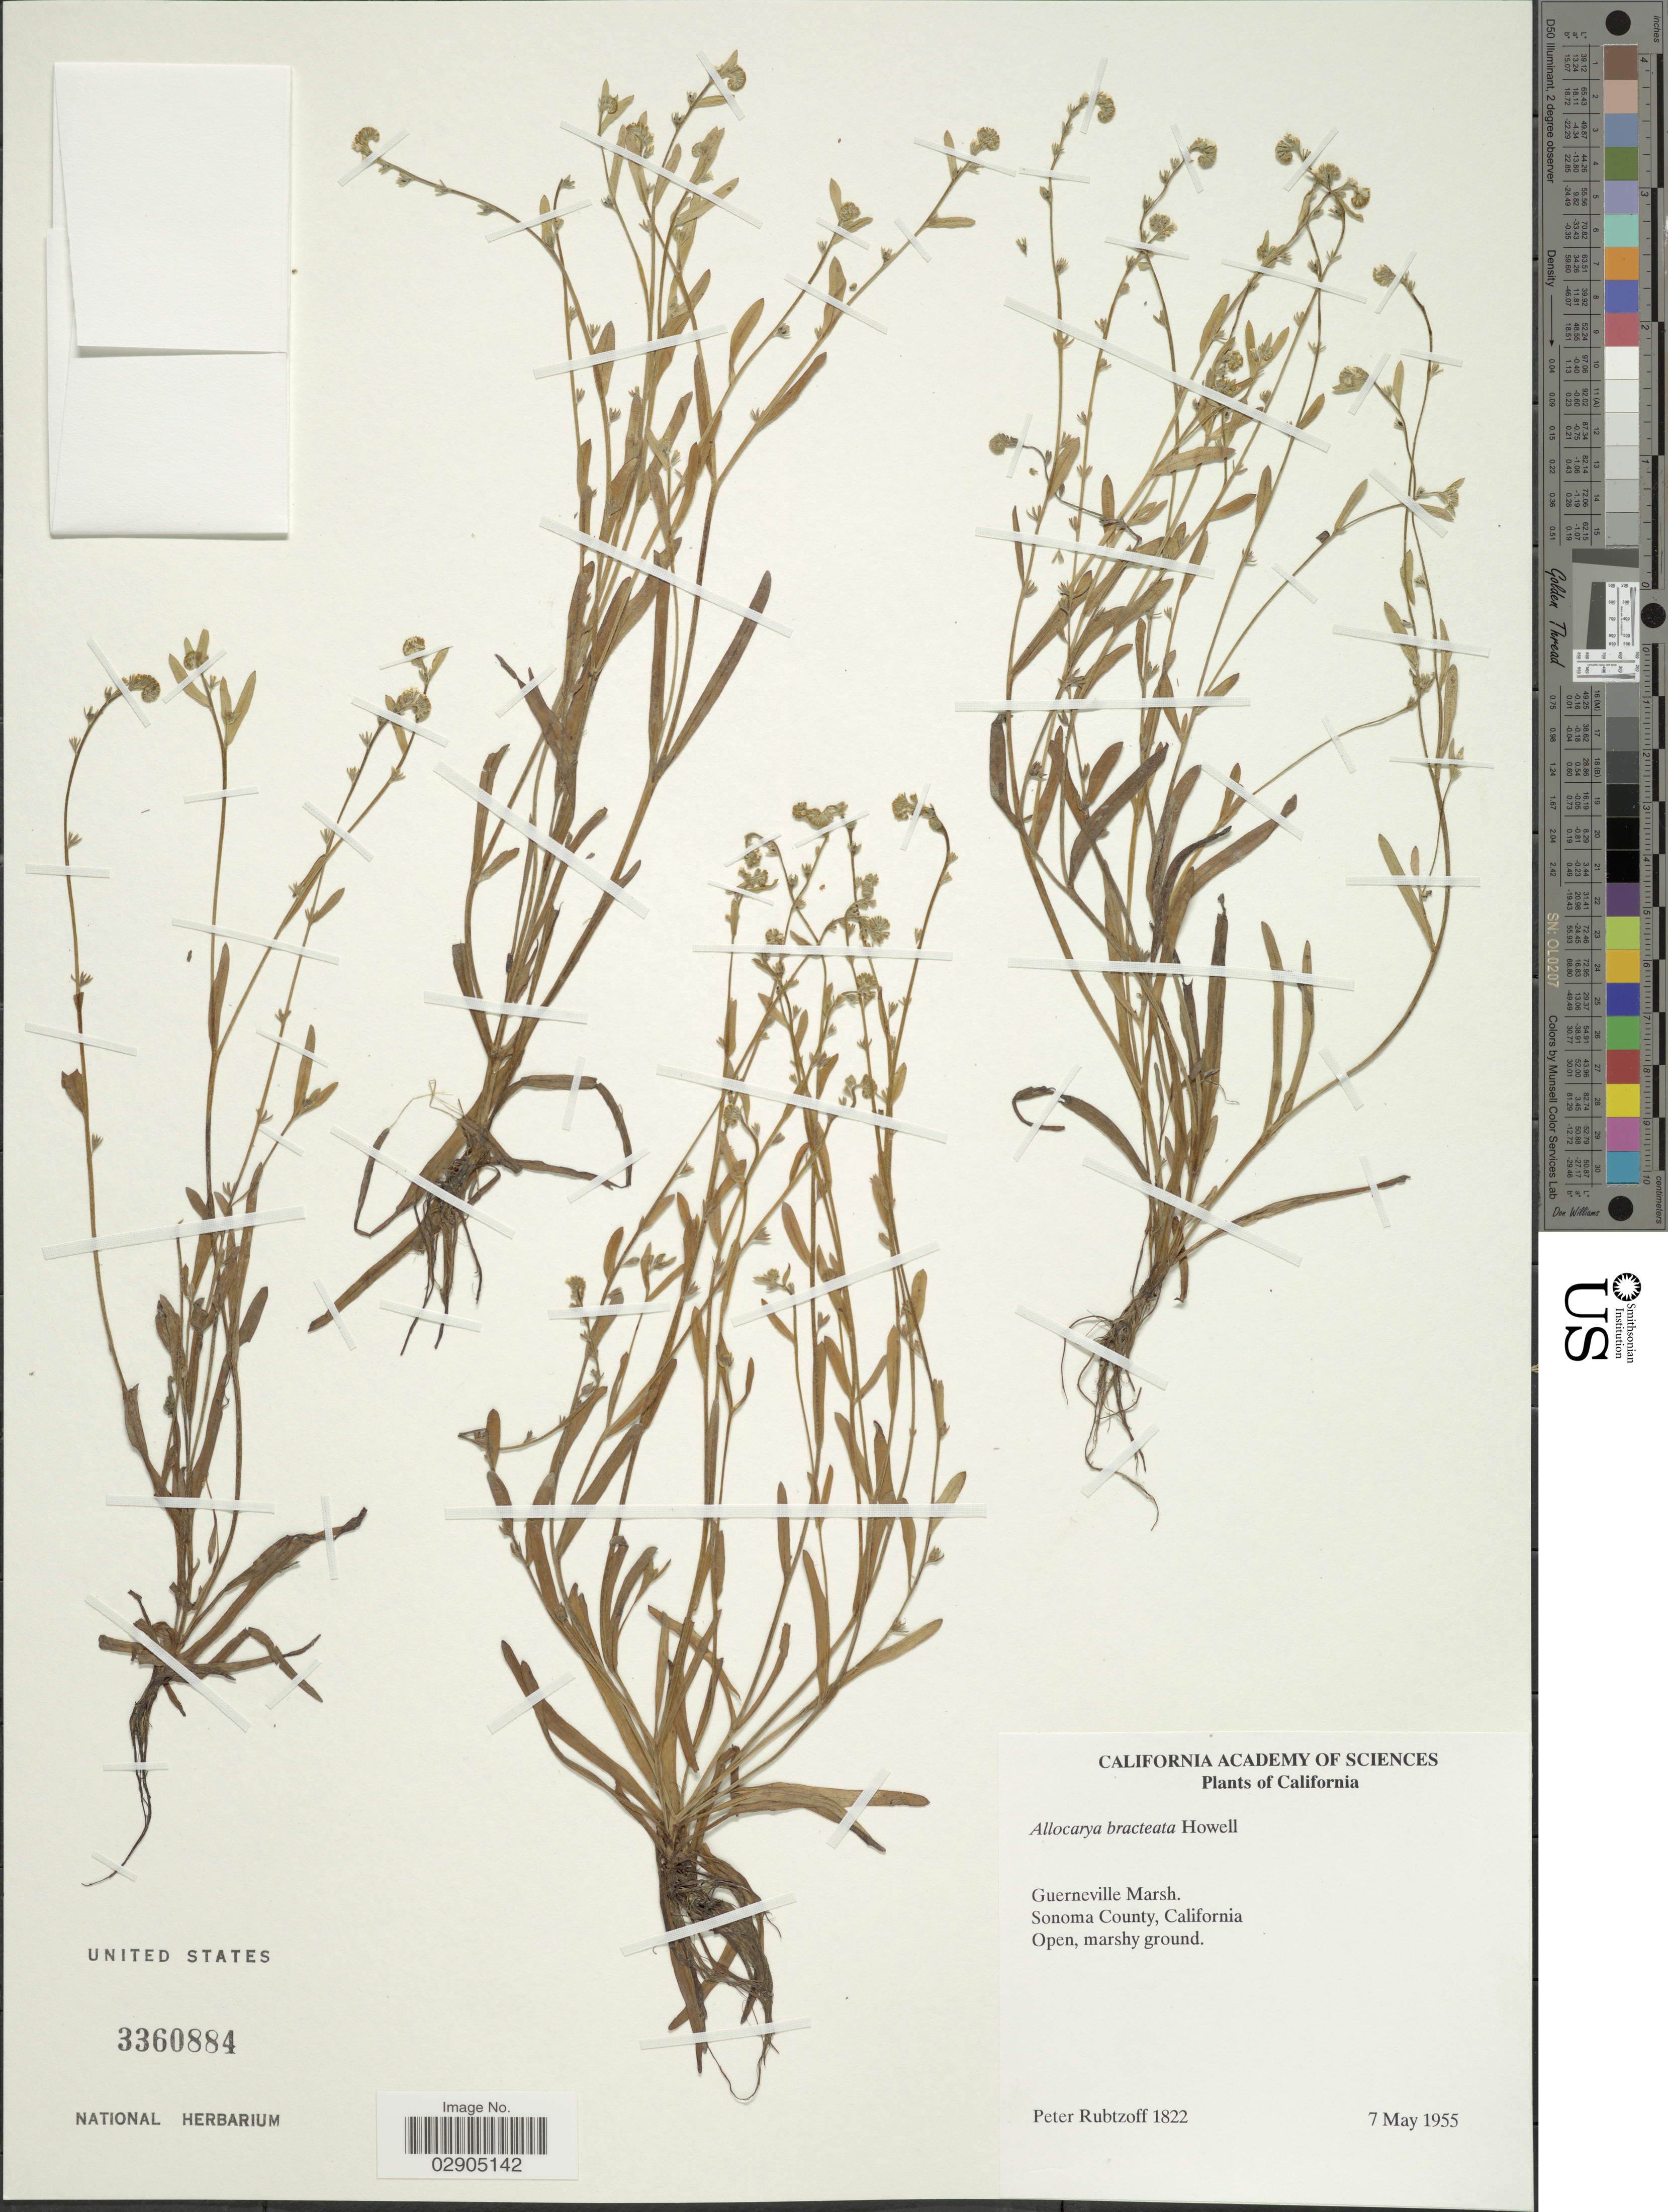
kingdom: Plantae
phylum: Tracheophyta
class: Magnoliopsida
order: Boraginales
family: Boraginaceae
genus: Allocarya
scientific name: Allocarya bracteata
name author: Howell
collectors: P. Rubtzoff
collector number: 1822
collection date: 1955-05-07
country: United States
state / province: California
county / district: Sonoma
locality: Guerneville Marsh. Sonoma County, California.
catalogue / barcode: US 3360884